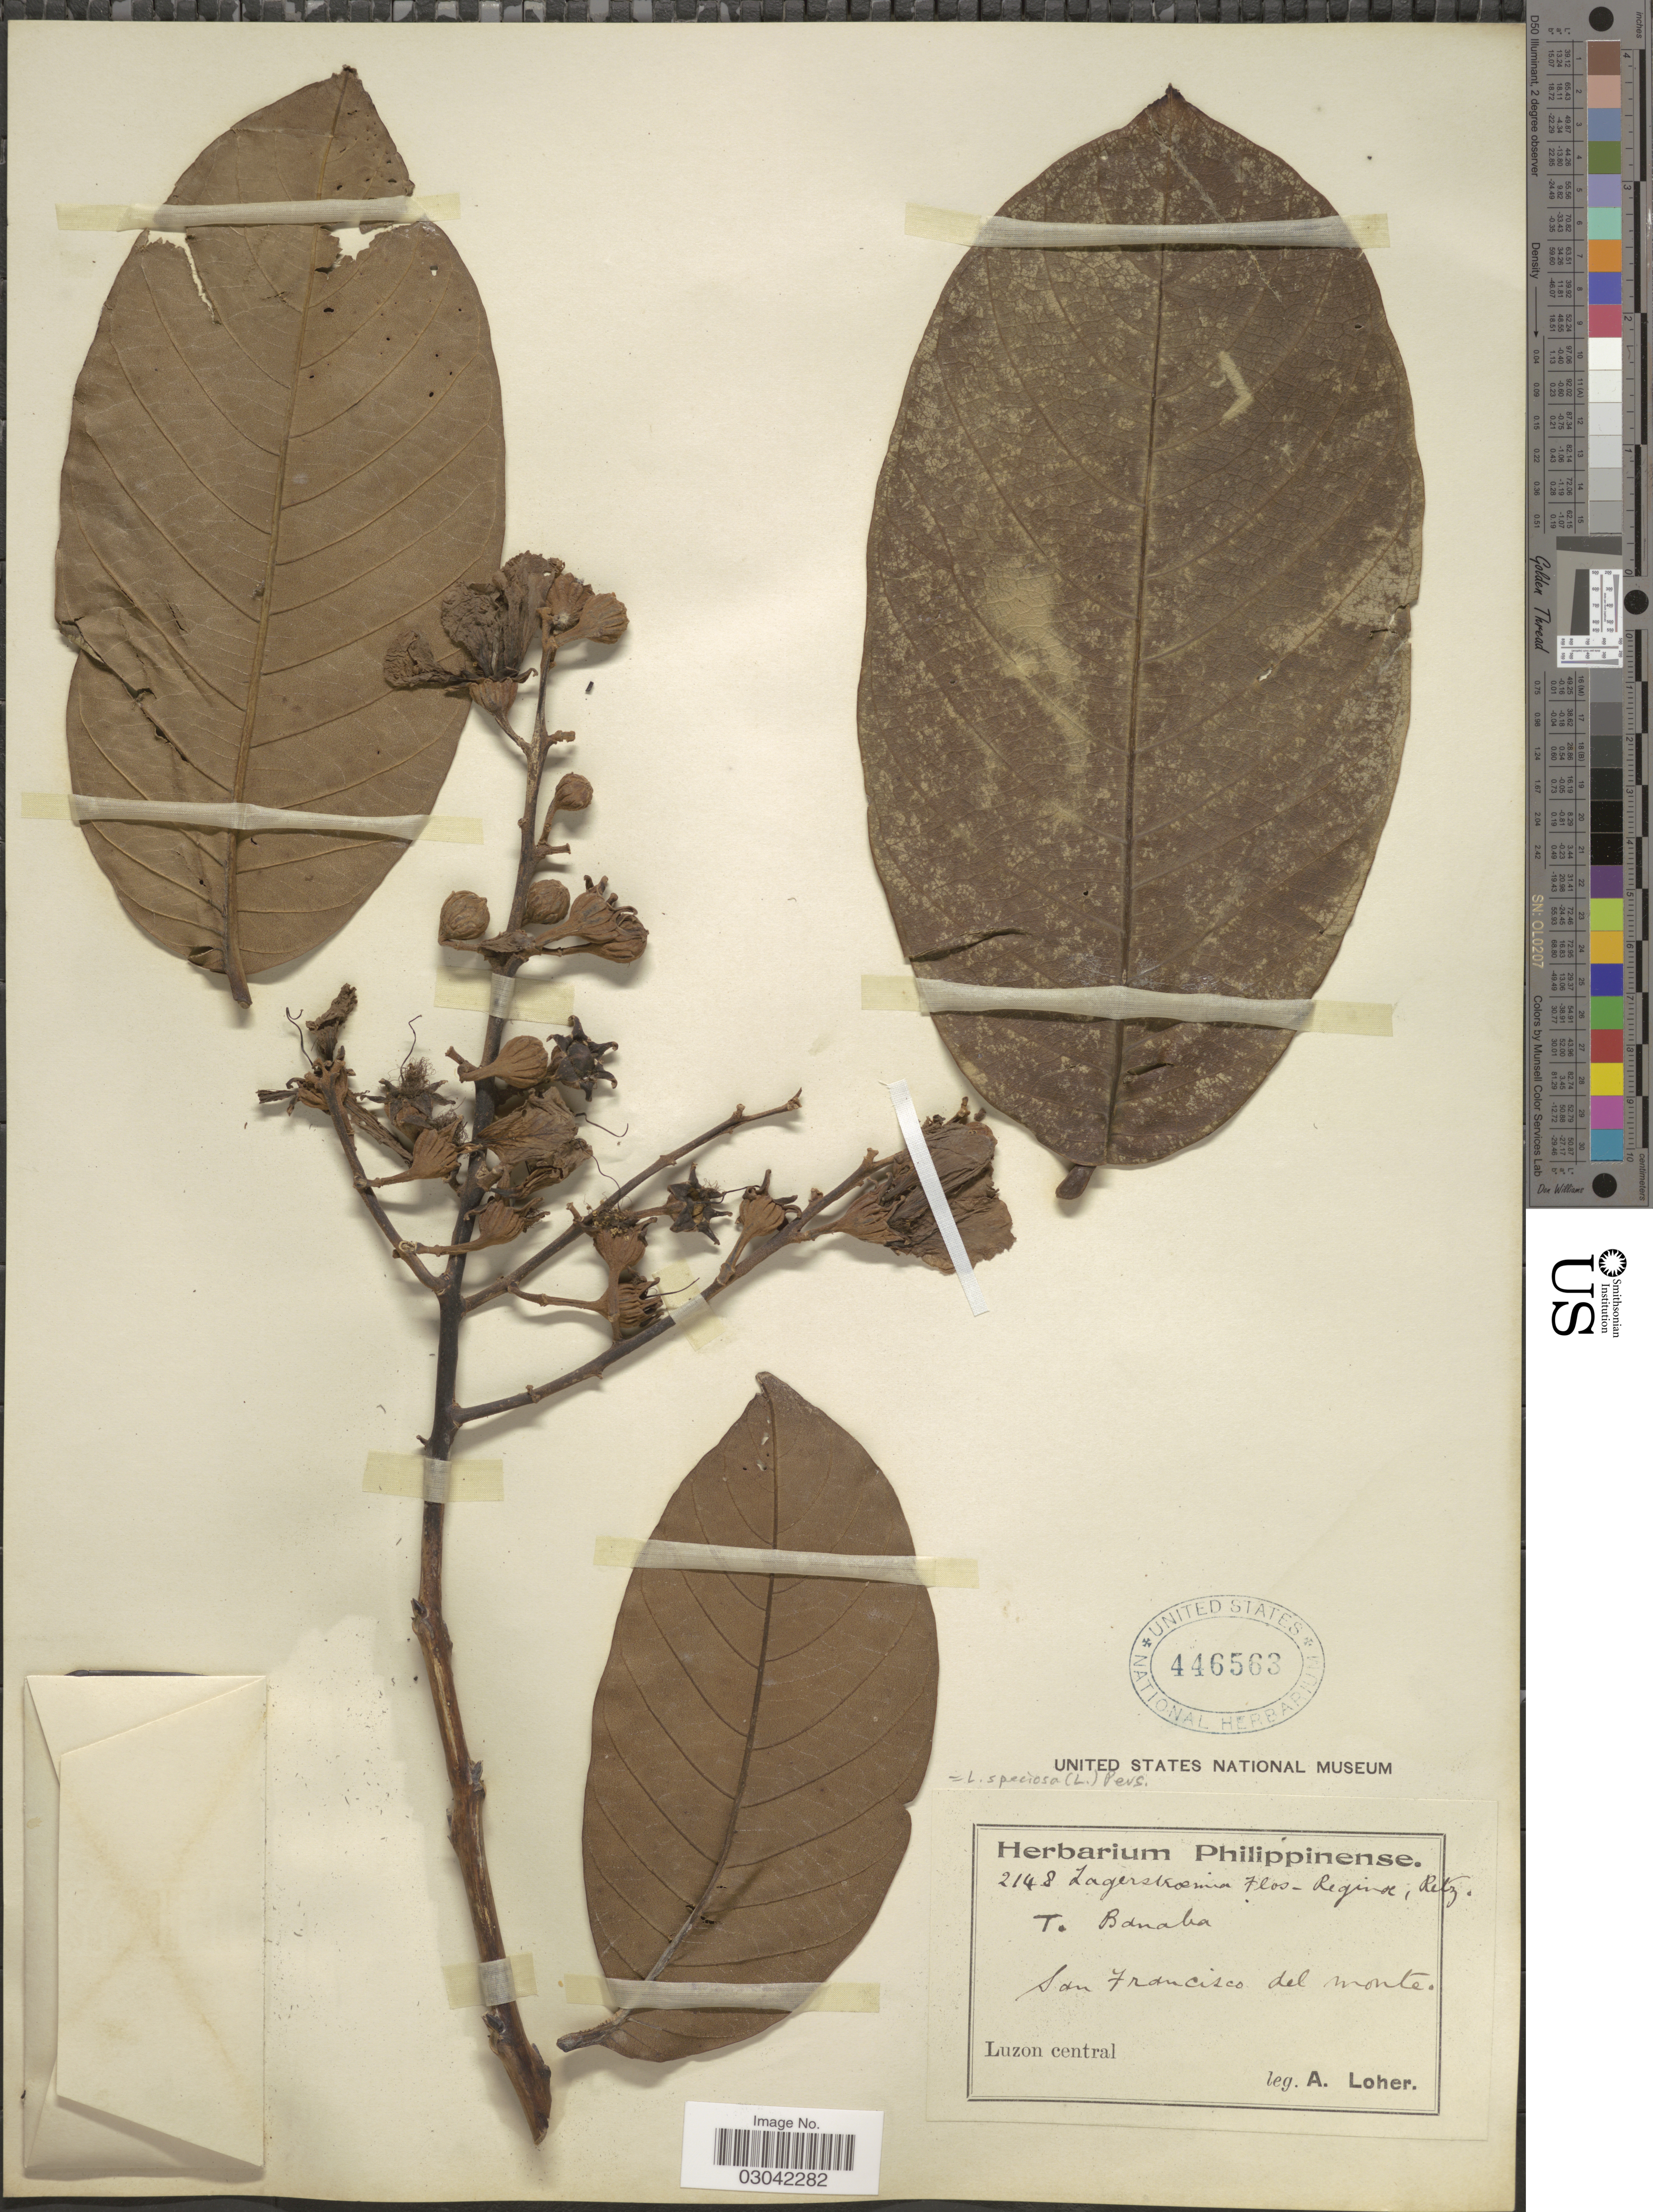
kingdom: Plantae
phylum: Tracheophyta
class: Magnoliopsida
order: Myrtales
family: Lythraceae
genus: Lagerstroemia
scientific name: Lagerstroemia speciosa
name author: (L.) Pers.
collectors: A. Loher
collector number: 2148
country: Philippines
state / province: Central Luzon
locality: San Francisco del Monte.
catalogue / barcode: US 446563